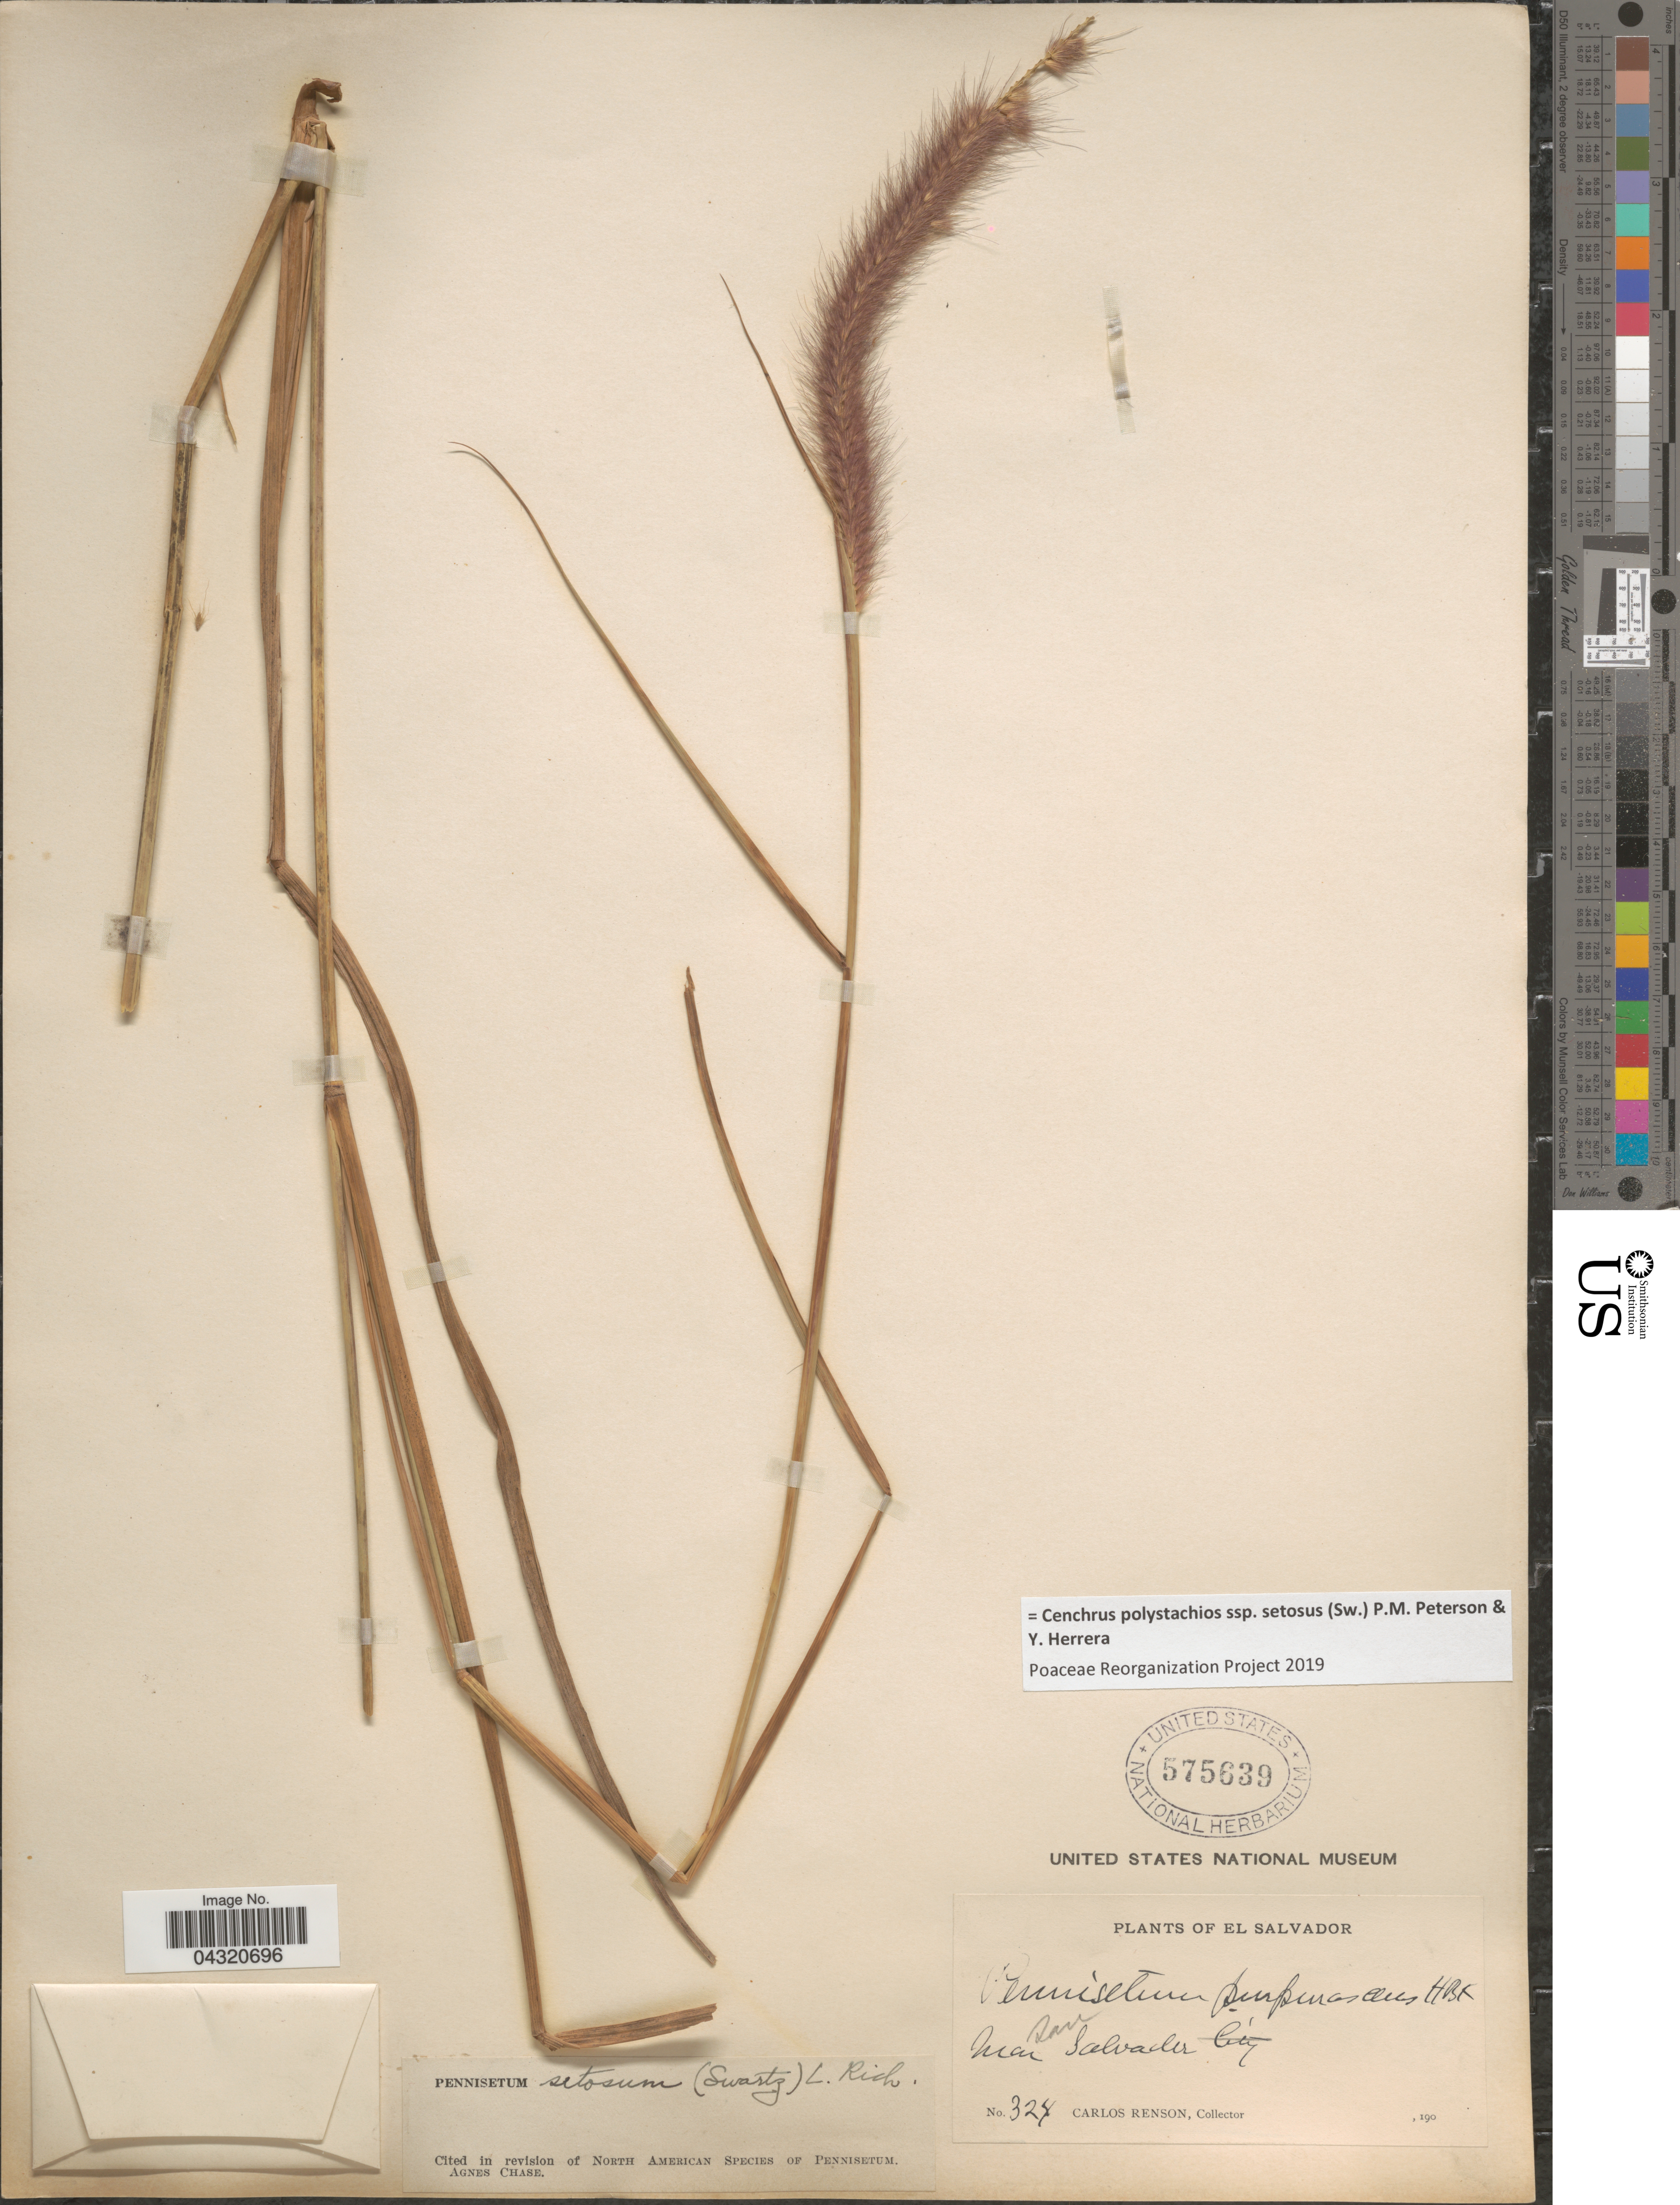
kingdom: Plantae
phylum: Tracheophyta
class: Liliopsida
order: Poales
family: Poaceae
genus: Cenchrus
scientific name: Cenchrus polystachios subsp. setosus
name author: (Sw.) P.M. Peterson & Y. Herrera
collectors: C. Renson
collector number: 324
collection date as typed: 190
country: El Salvador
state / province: San Salvador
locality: Near San Salvador.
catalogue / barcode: US 575639